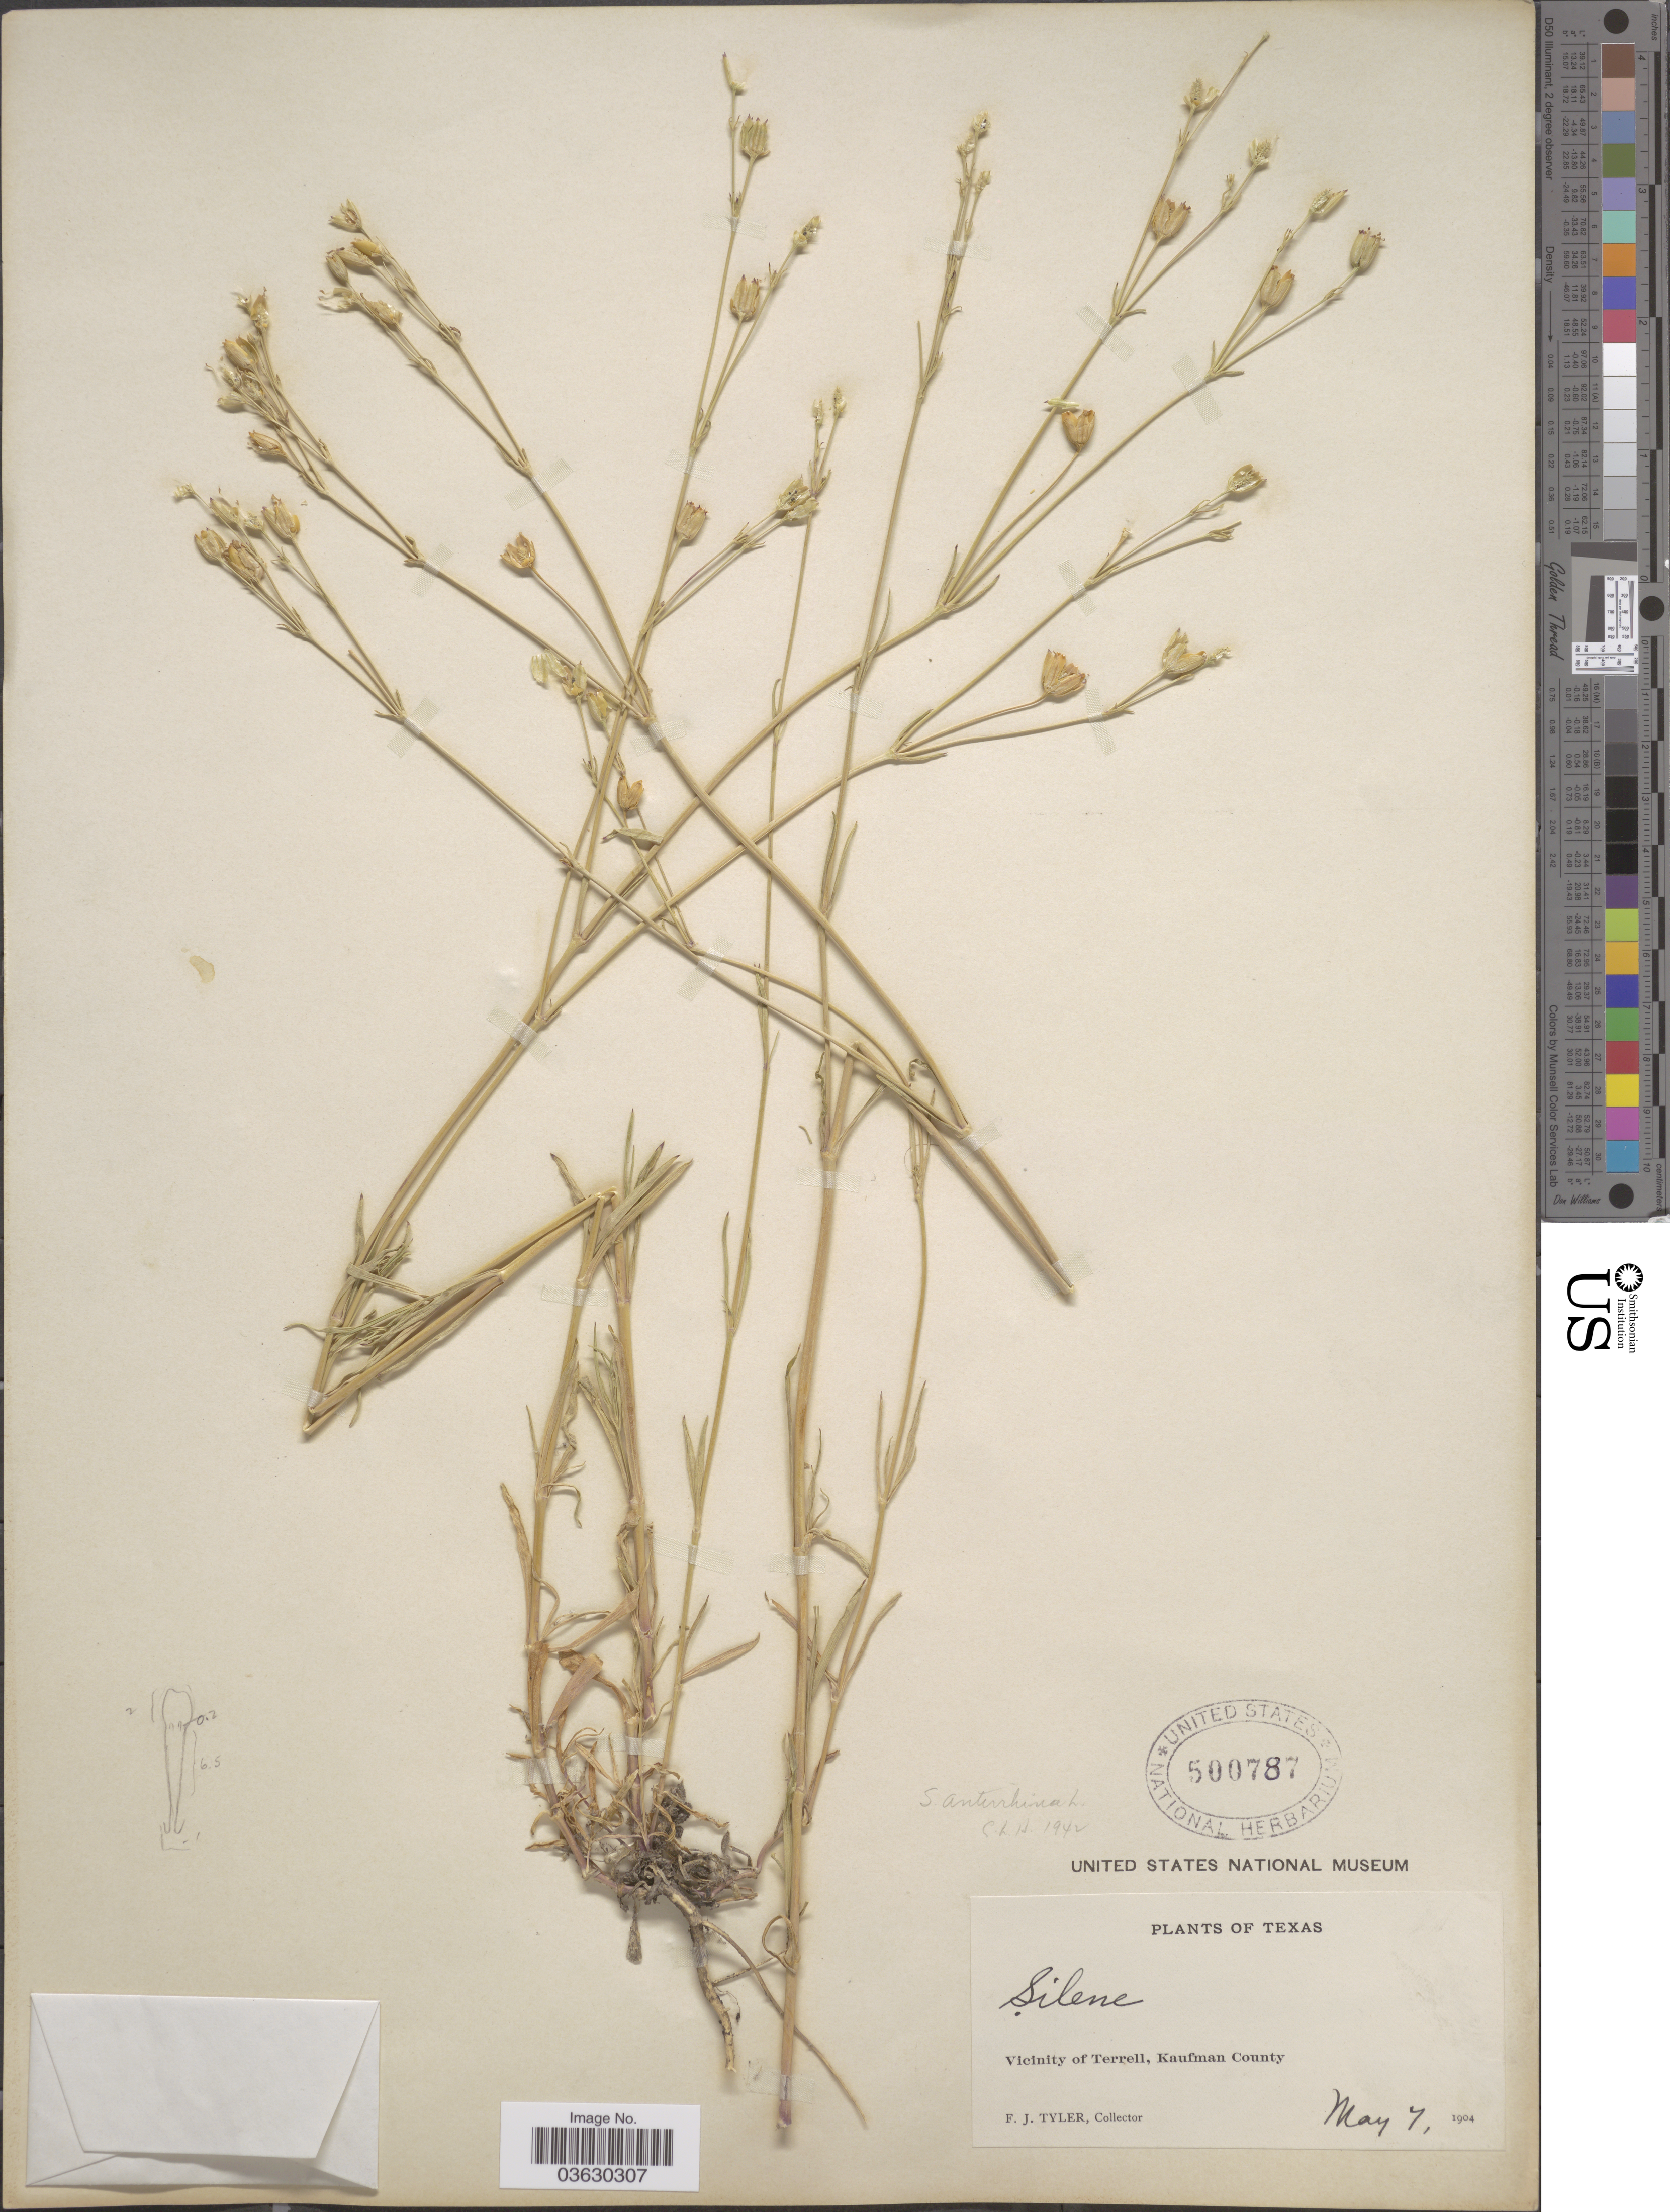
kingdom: Plantae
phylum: Tracheophyta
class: Magnoliopsida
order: Caryophyllales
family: Caryophyllaceae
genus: Silene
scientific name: Silene antirrhina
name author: L.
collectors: F. Tyler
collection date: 1904-05-07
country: United States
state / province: Texas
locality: Vicinity of Terrell, Kaufman County.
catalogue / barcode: US 500787